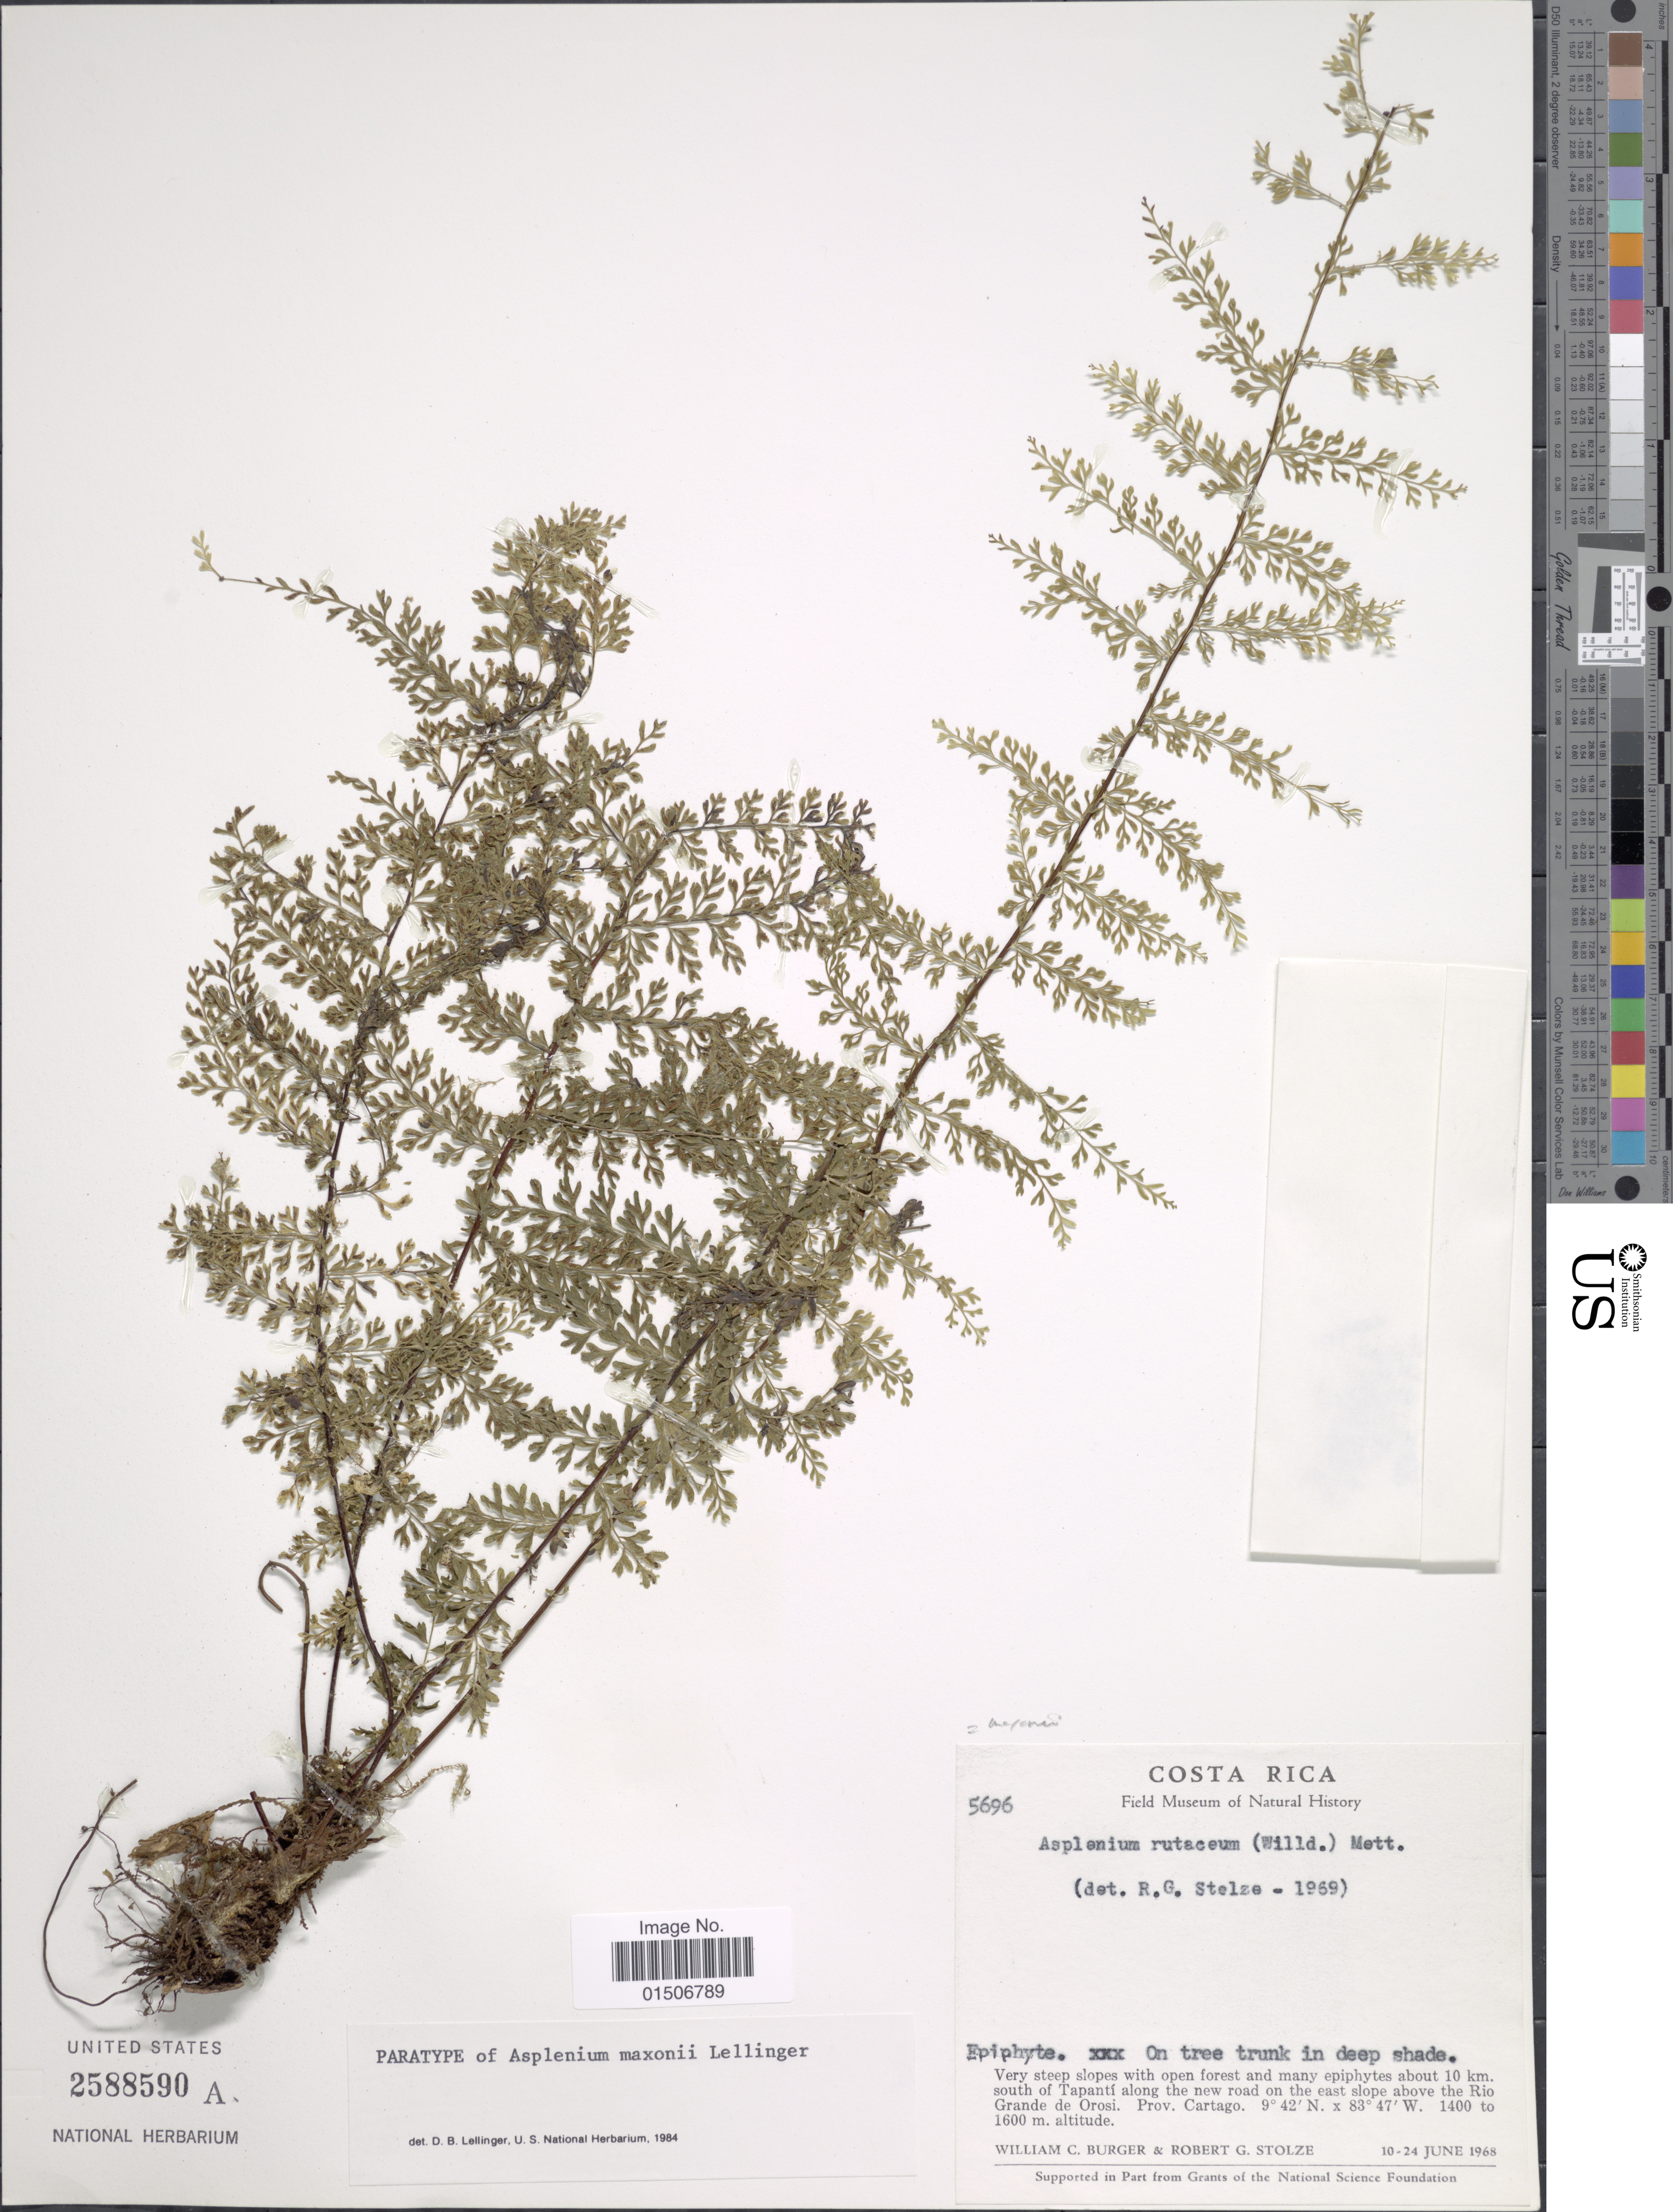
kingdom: Plantae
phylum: Tracheophyta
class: Polypodiopsida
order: Polypodiales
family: Aspleniaceae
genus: Asplenium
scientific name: Asplenium maxonii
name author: Lellinger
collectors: W. Burger & R. G. Stolze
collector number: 5696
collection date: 1968-06-10/1968-06-24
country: Costa Rica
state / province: Cartago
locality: On tree trunk in deep shade, Very steep slopes with open forest and many epiphytes about 10 km. south of Tapantí along the new road on the east slope above the Rio Grande de Orosi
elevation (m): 1400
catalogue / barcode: US 2588590A